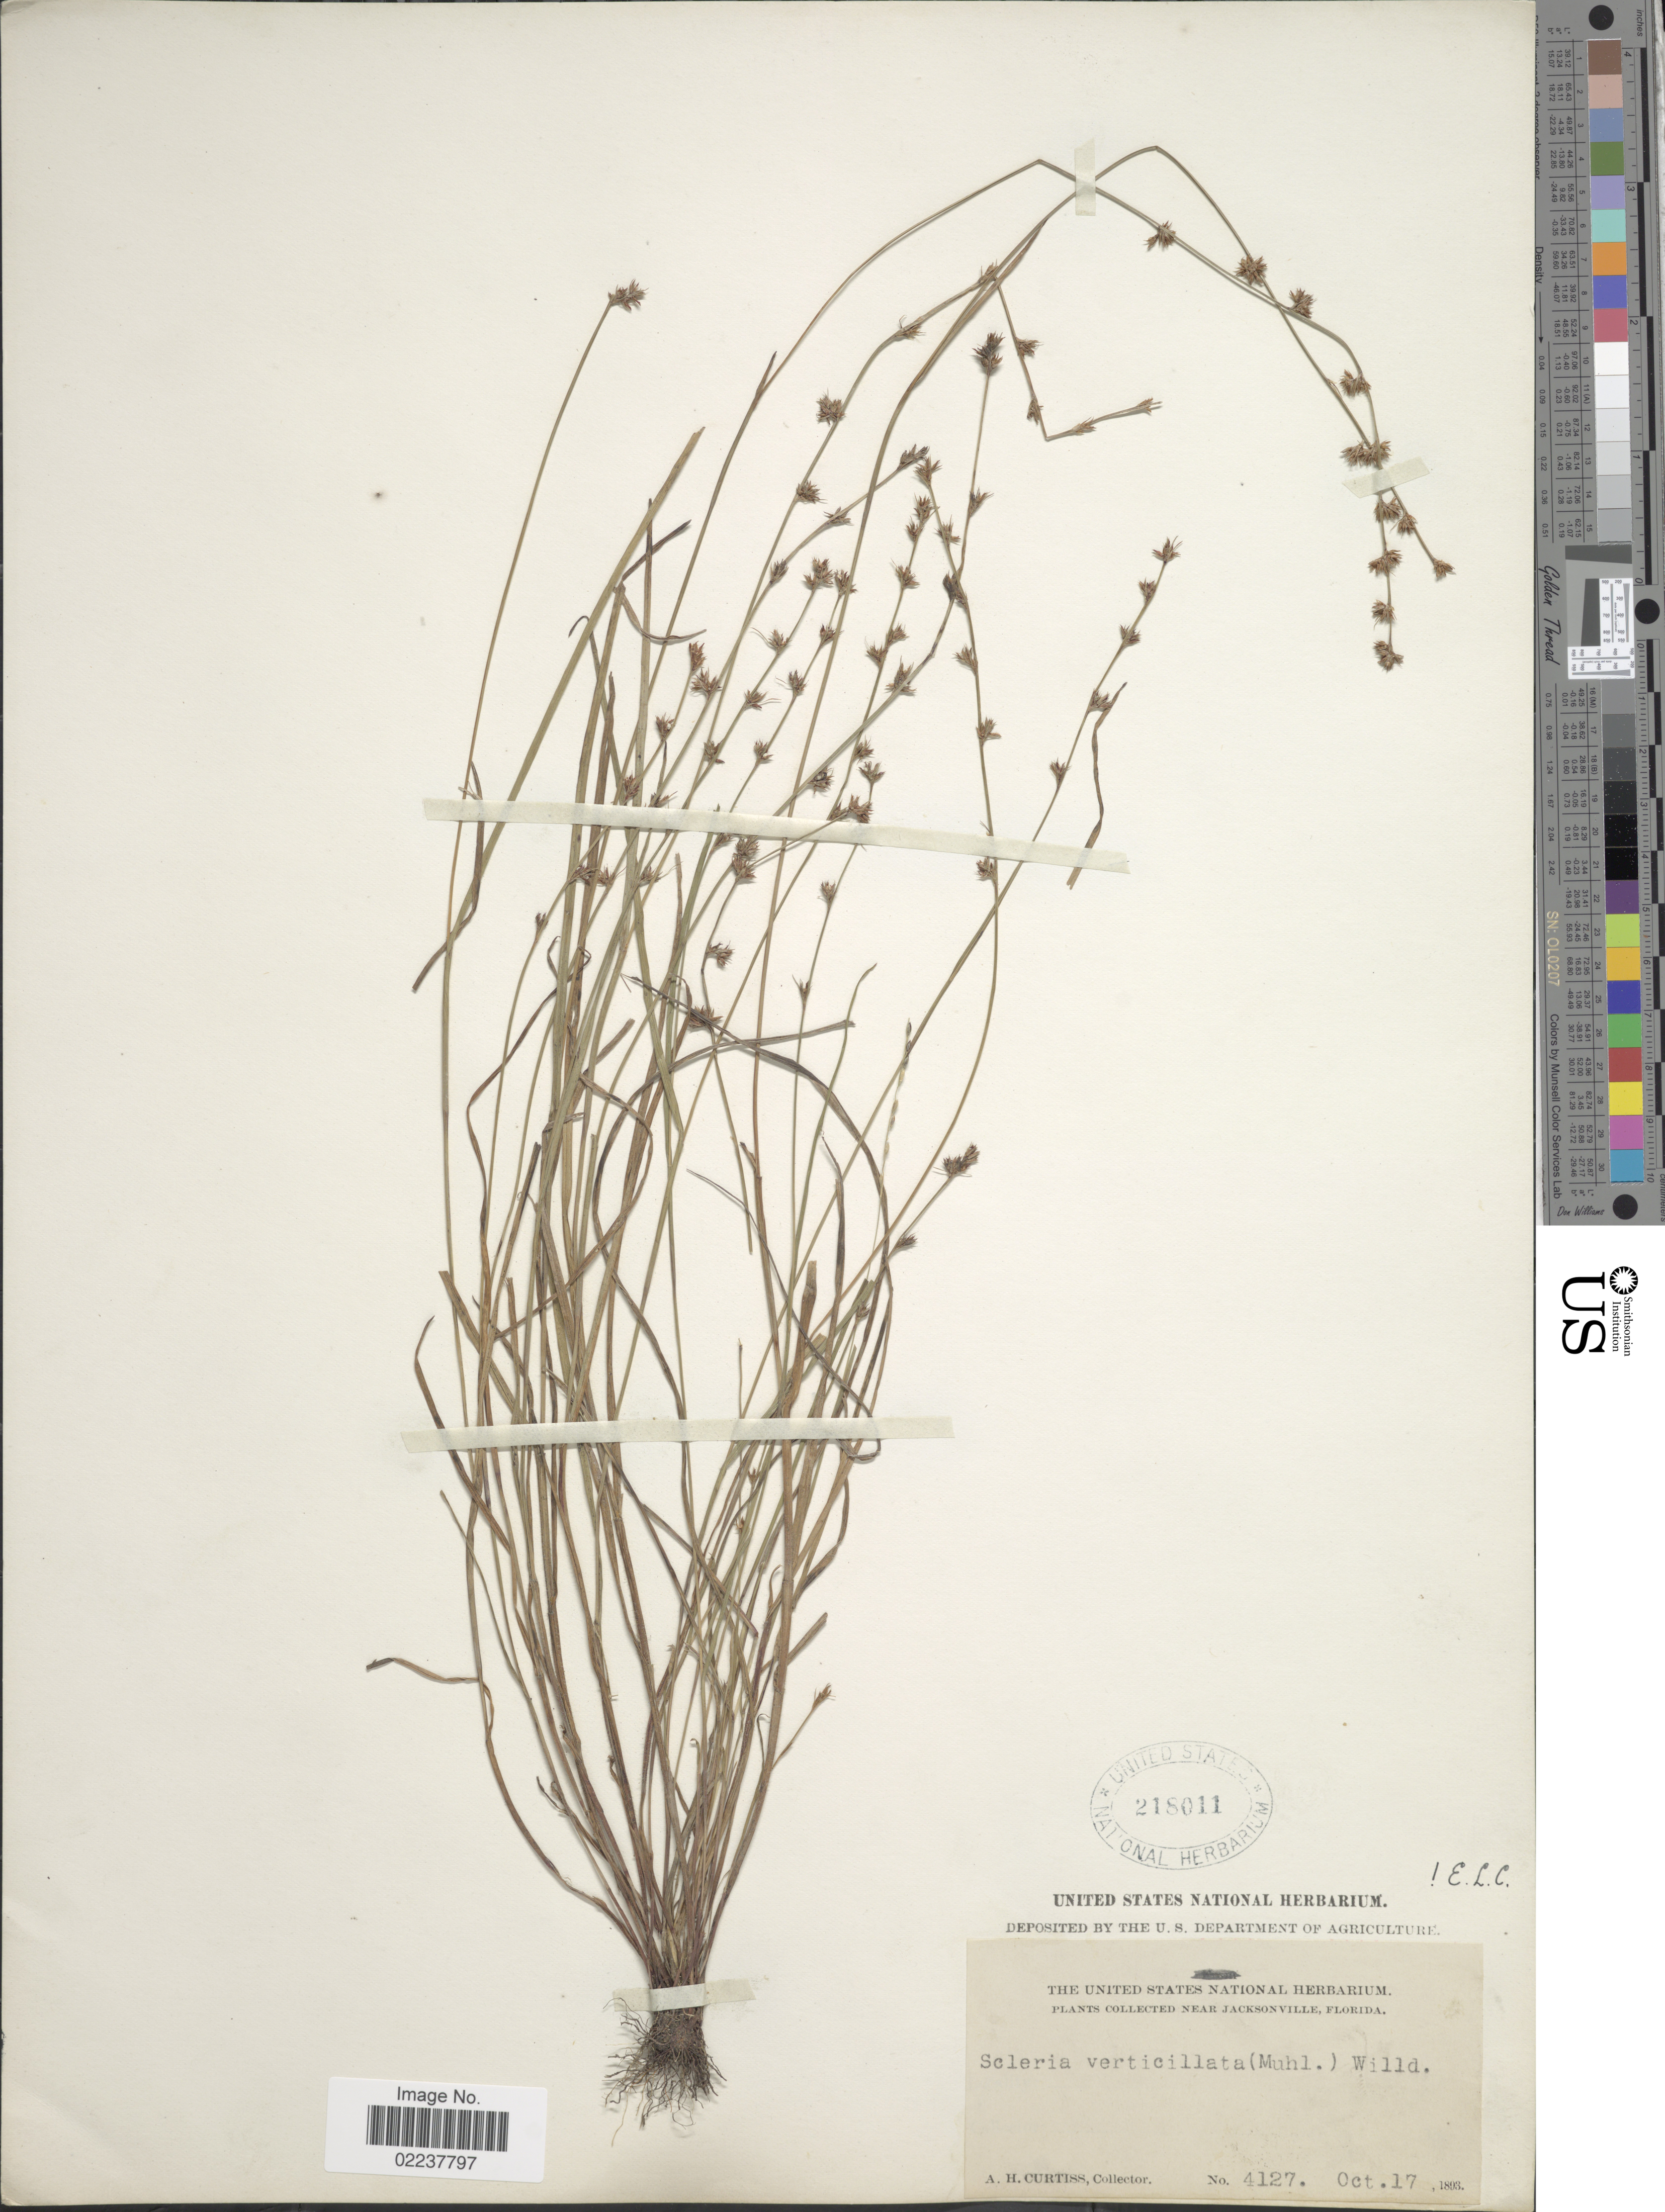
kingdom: Plantae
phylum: Tracheophyta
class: Liliopsida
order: Poales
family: Cyperaceae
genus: Scleria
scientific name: Scleria verticillata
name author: Muhl. ex Willd.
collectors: A. H. Curtiss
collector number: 4127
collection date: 1893-10-17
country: United States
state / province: Florida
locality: Near Jacksonville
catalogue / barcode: US 21801